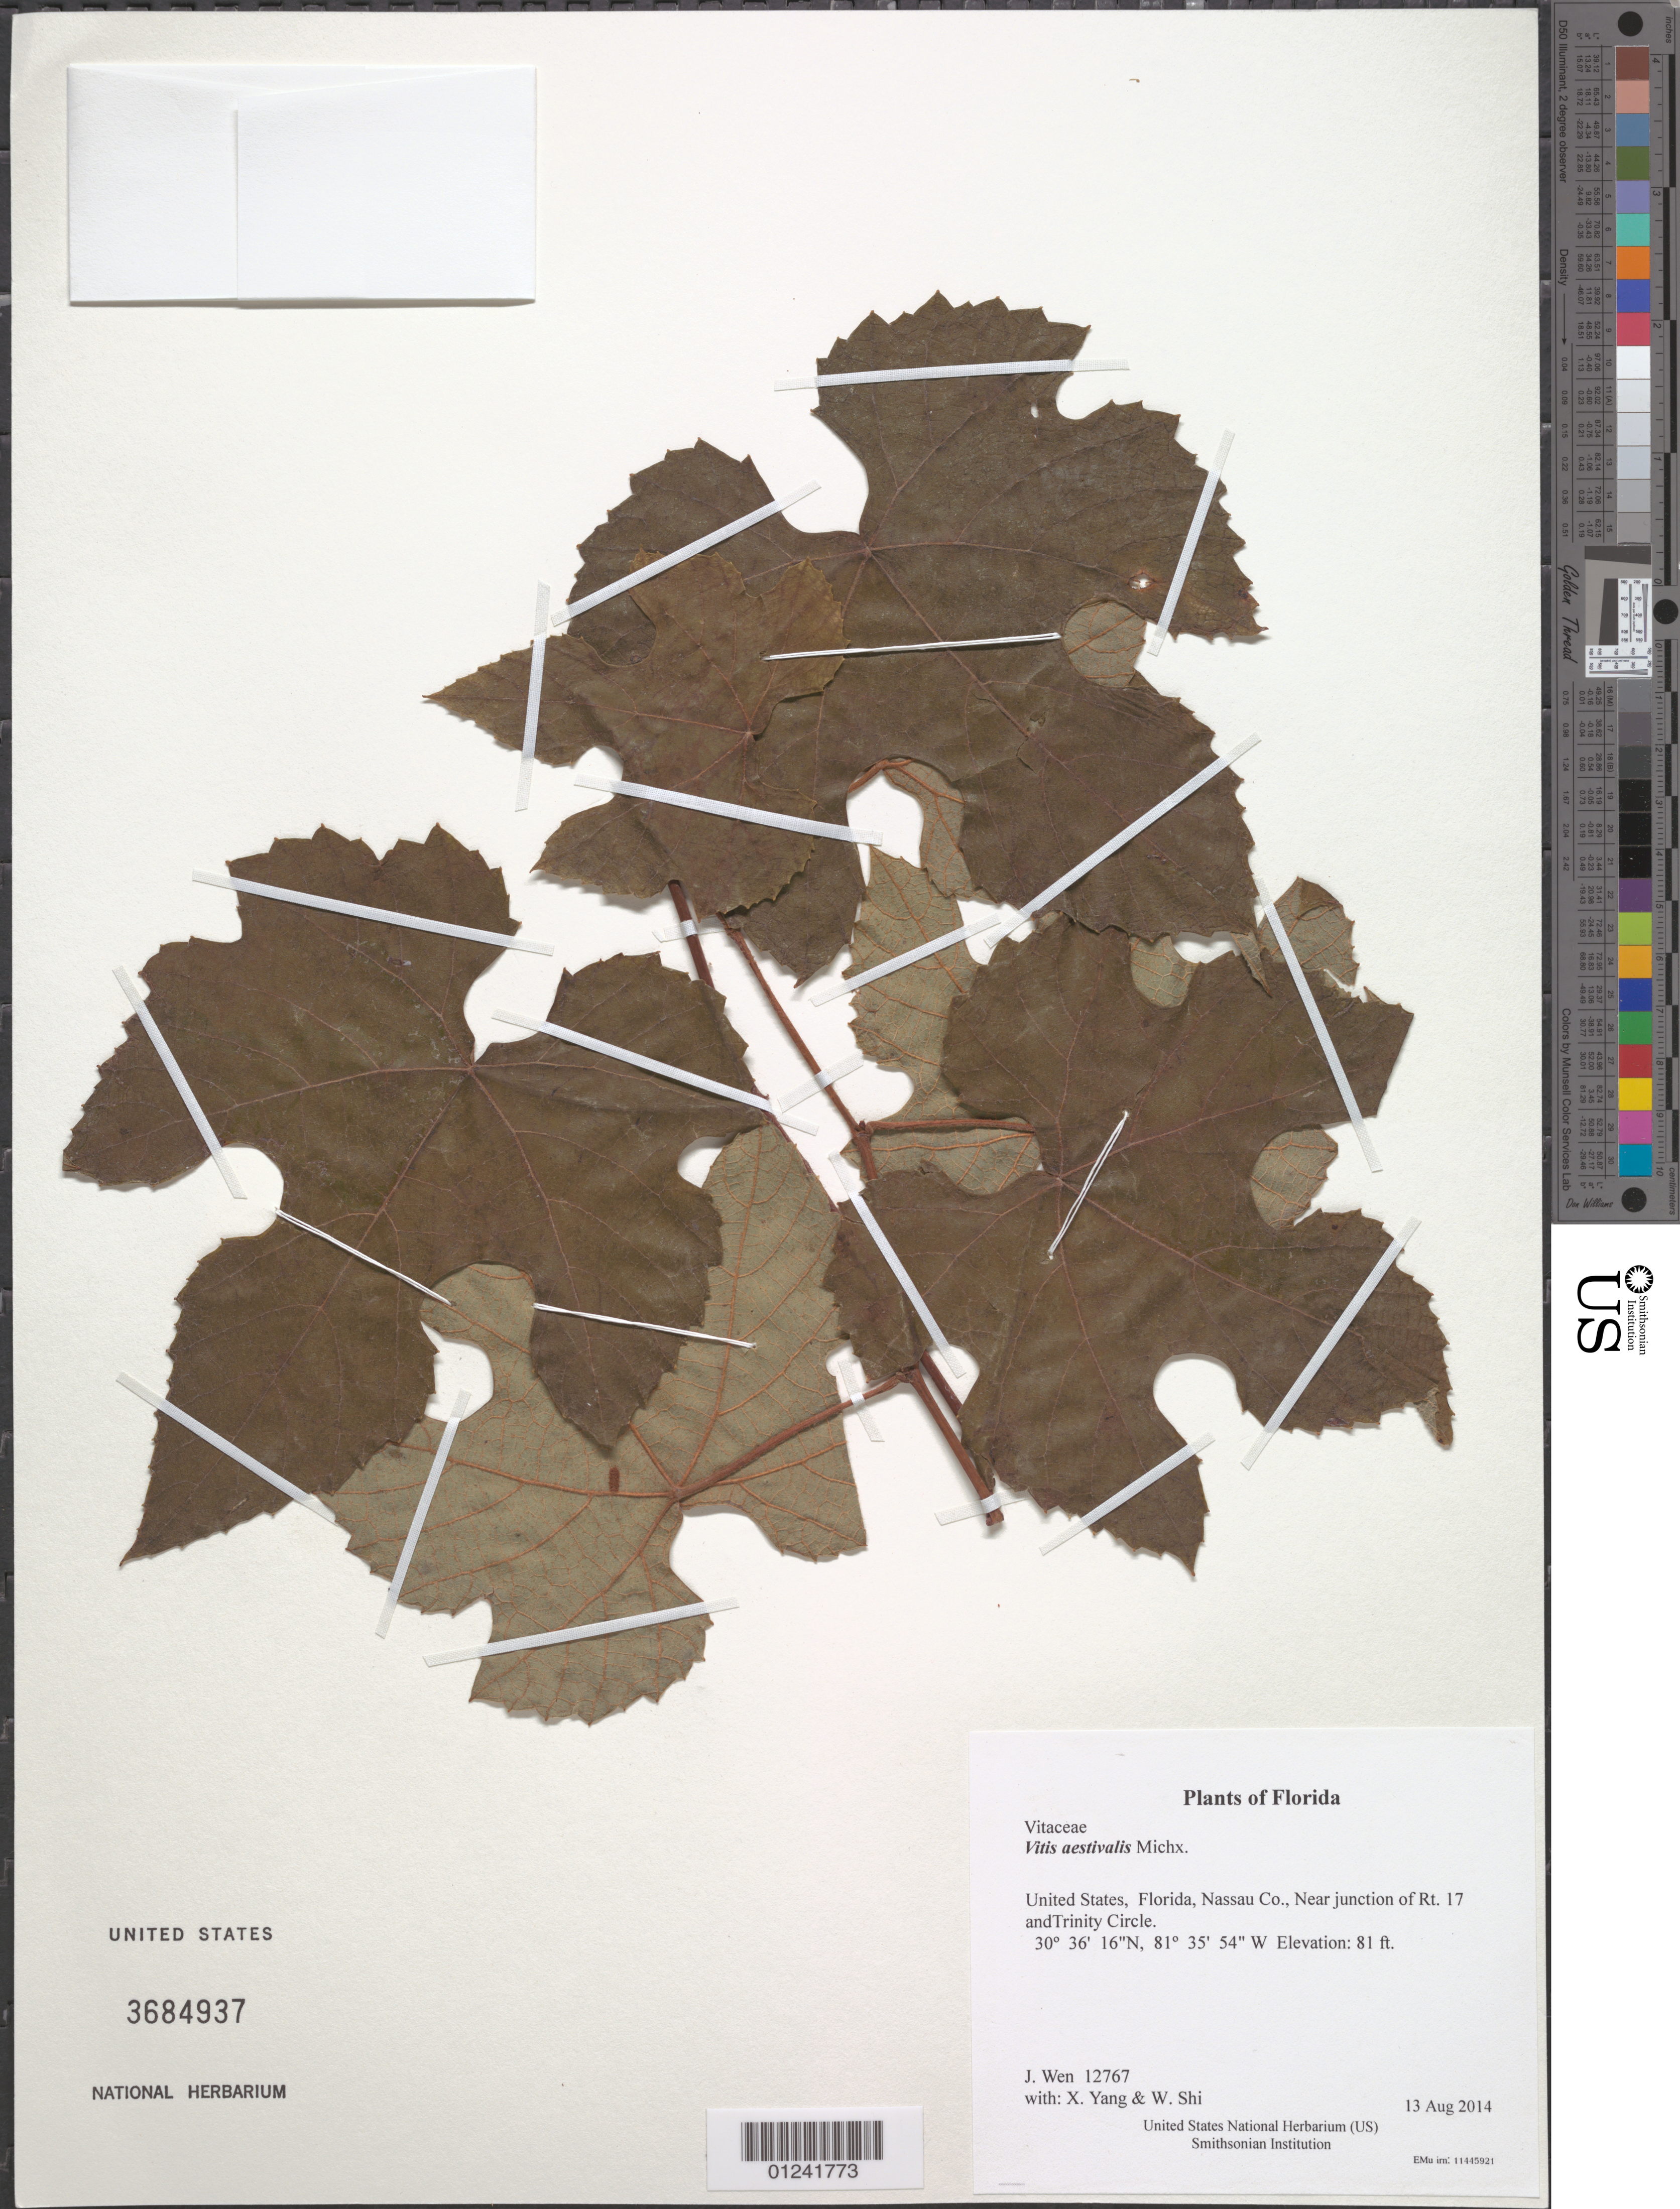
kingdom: Plantae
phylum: Tracheophyta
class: Magnoliopsida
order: Vitales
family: Vitaceae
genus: Vitis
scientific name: Vitis aestivalis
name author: Michx.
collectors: J. Wen, X. Yang & W. Shi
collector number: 12767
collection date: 2014-08-13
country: United States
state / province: Florida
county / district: Nassau Co.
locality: Near junction of Rt. 17 andTrinity Circle.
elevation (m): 25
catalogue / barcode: US 3684937